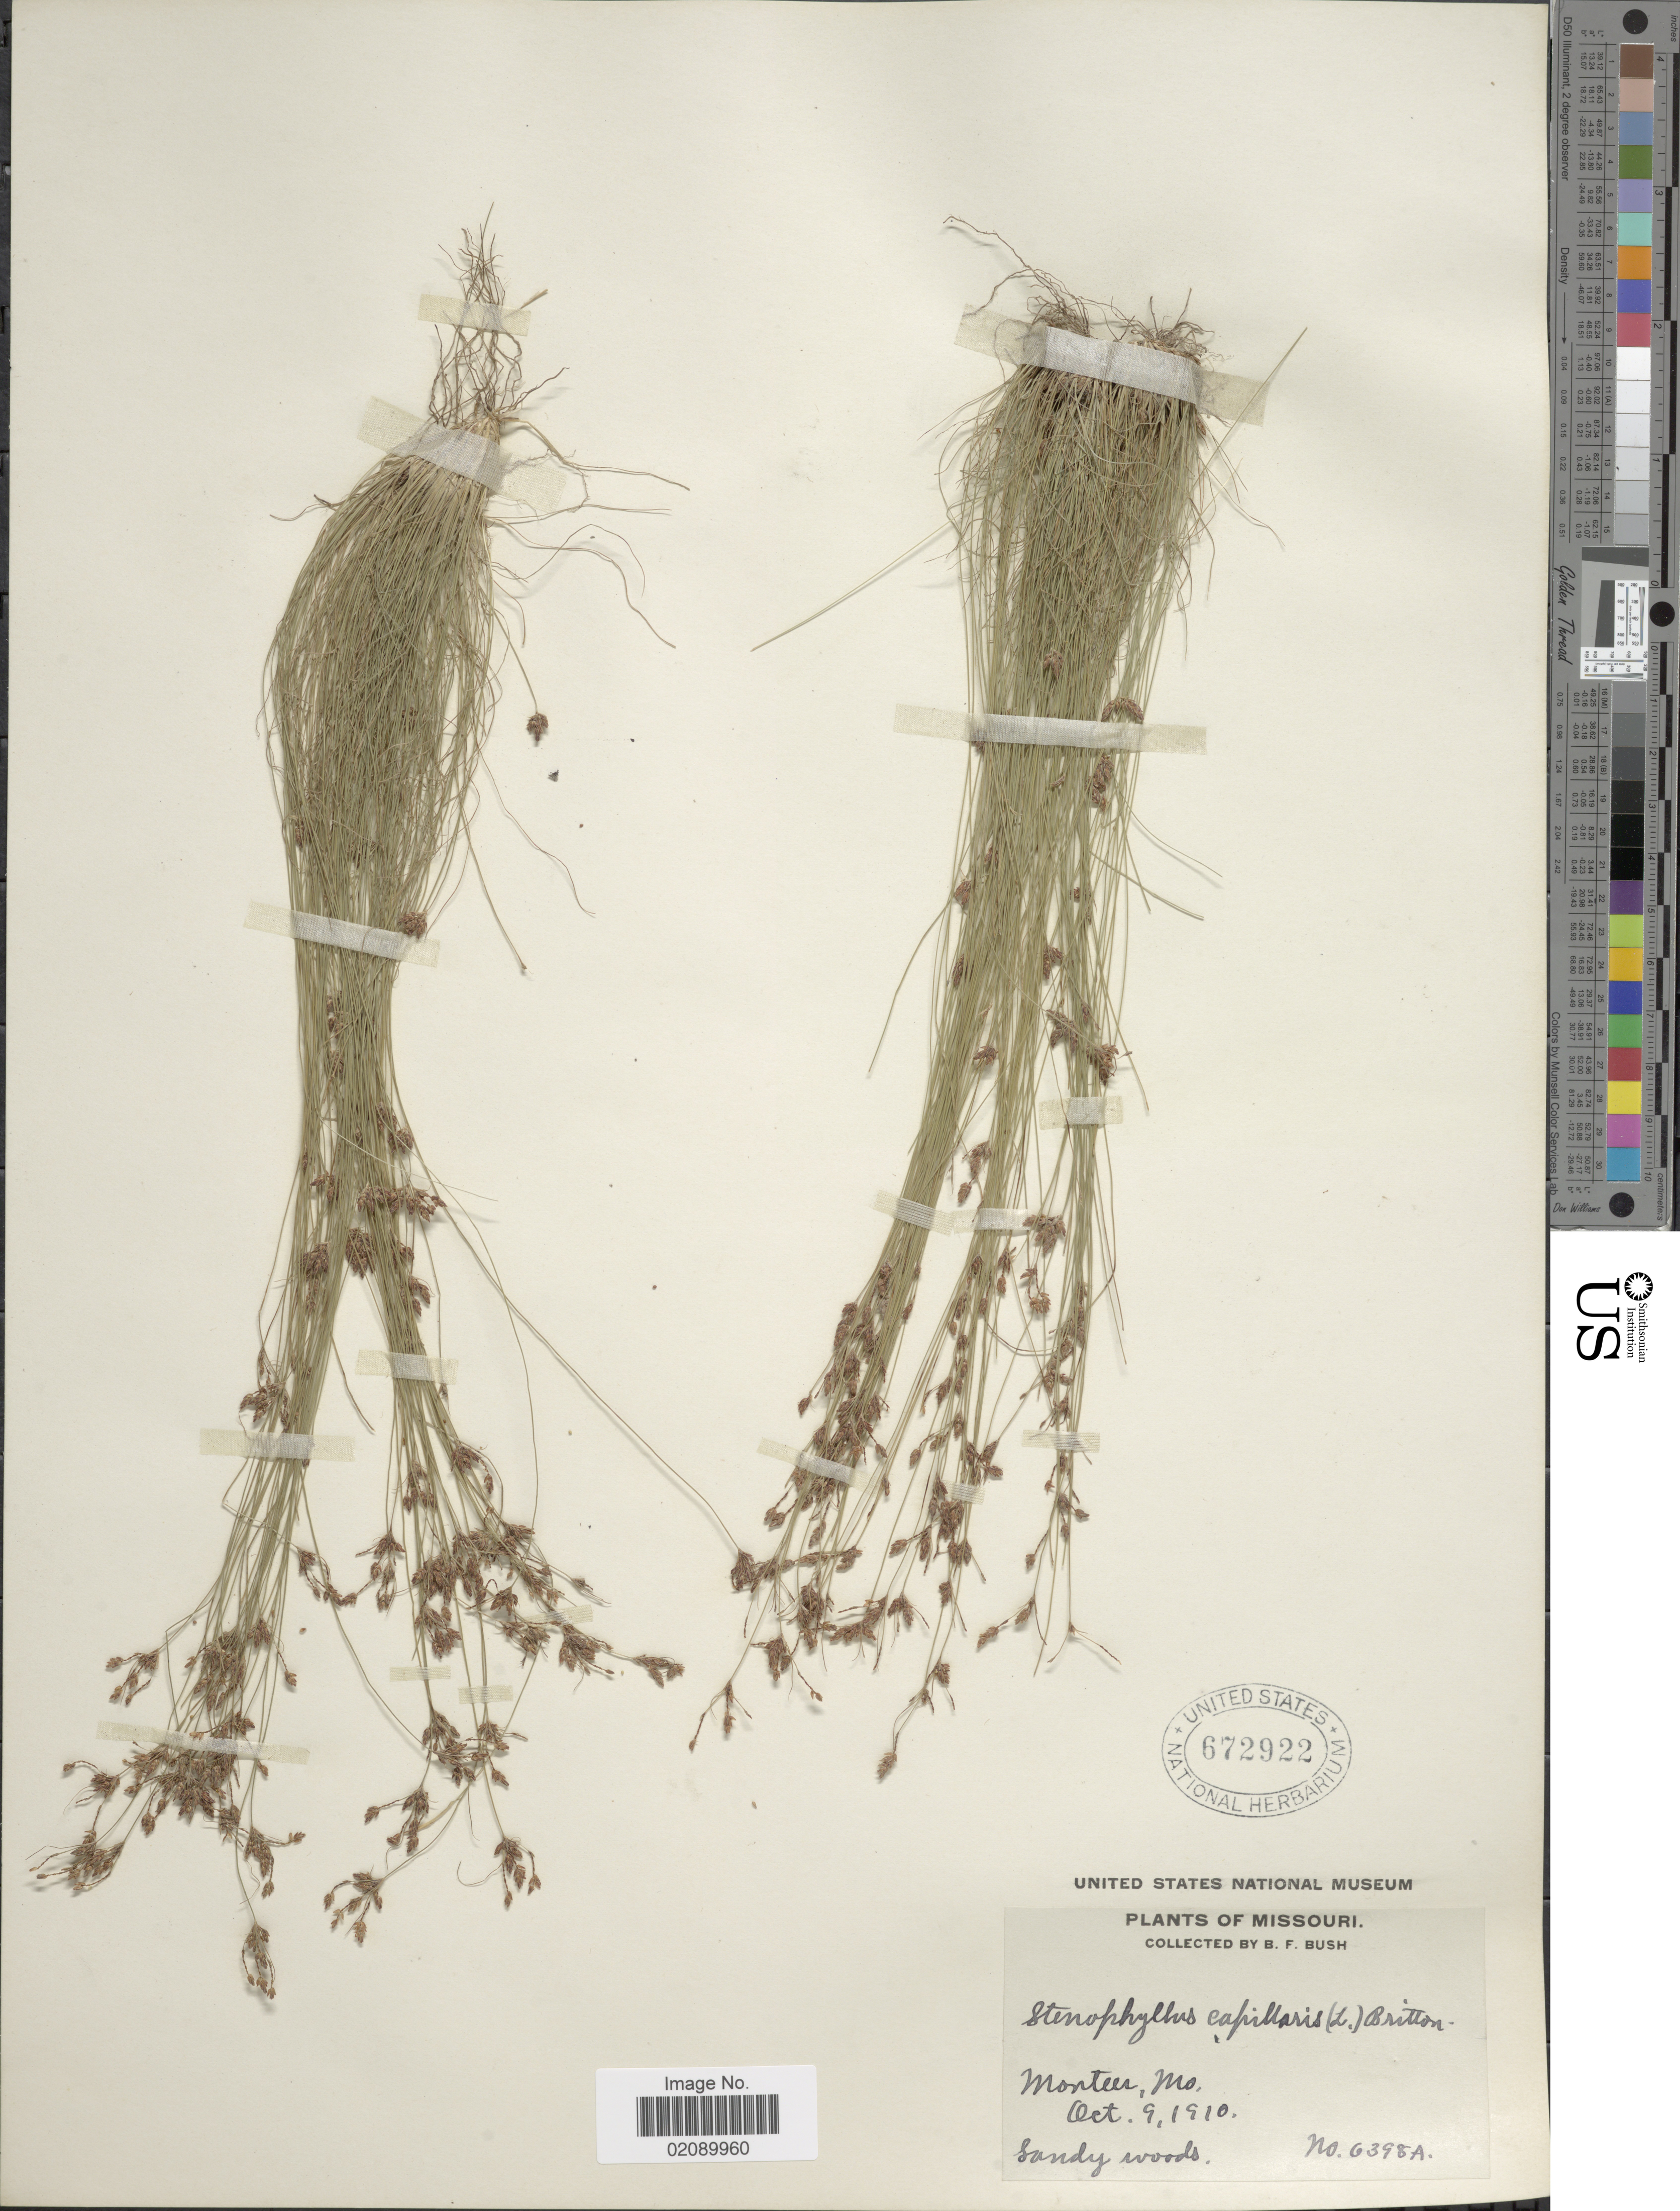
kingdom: Plantae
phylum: Tracheophyta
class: Liliopsida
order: Poales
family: Cyperaceae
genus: Bulbostylis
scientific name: Bulbostylis capillaris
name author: (L.) Kunth ex C.B. Clarke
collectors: B. F. Bush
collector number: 6398A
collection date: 1910-10-09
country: United States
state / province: Missouri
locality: Monteer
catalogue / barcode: US 672922